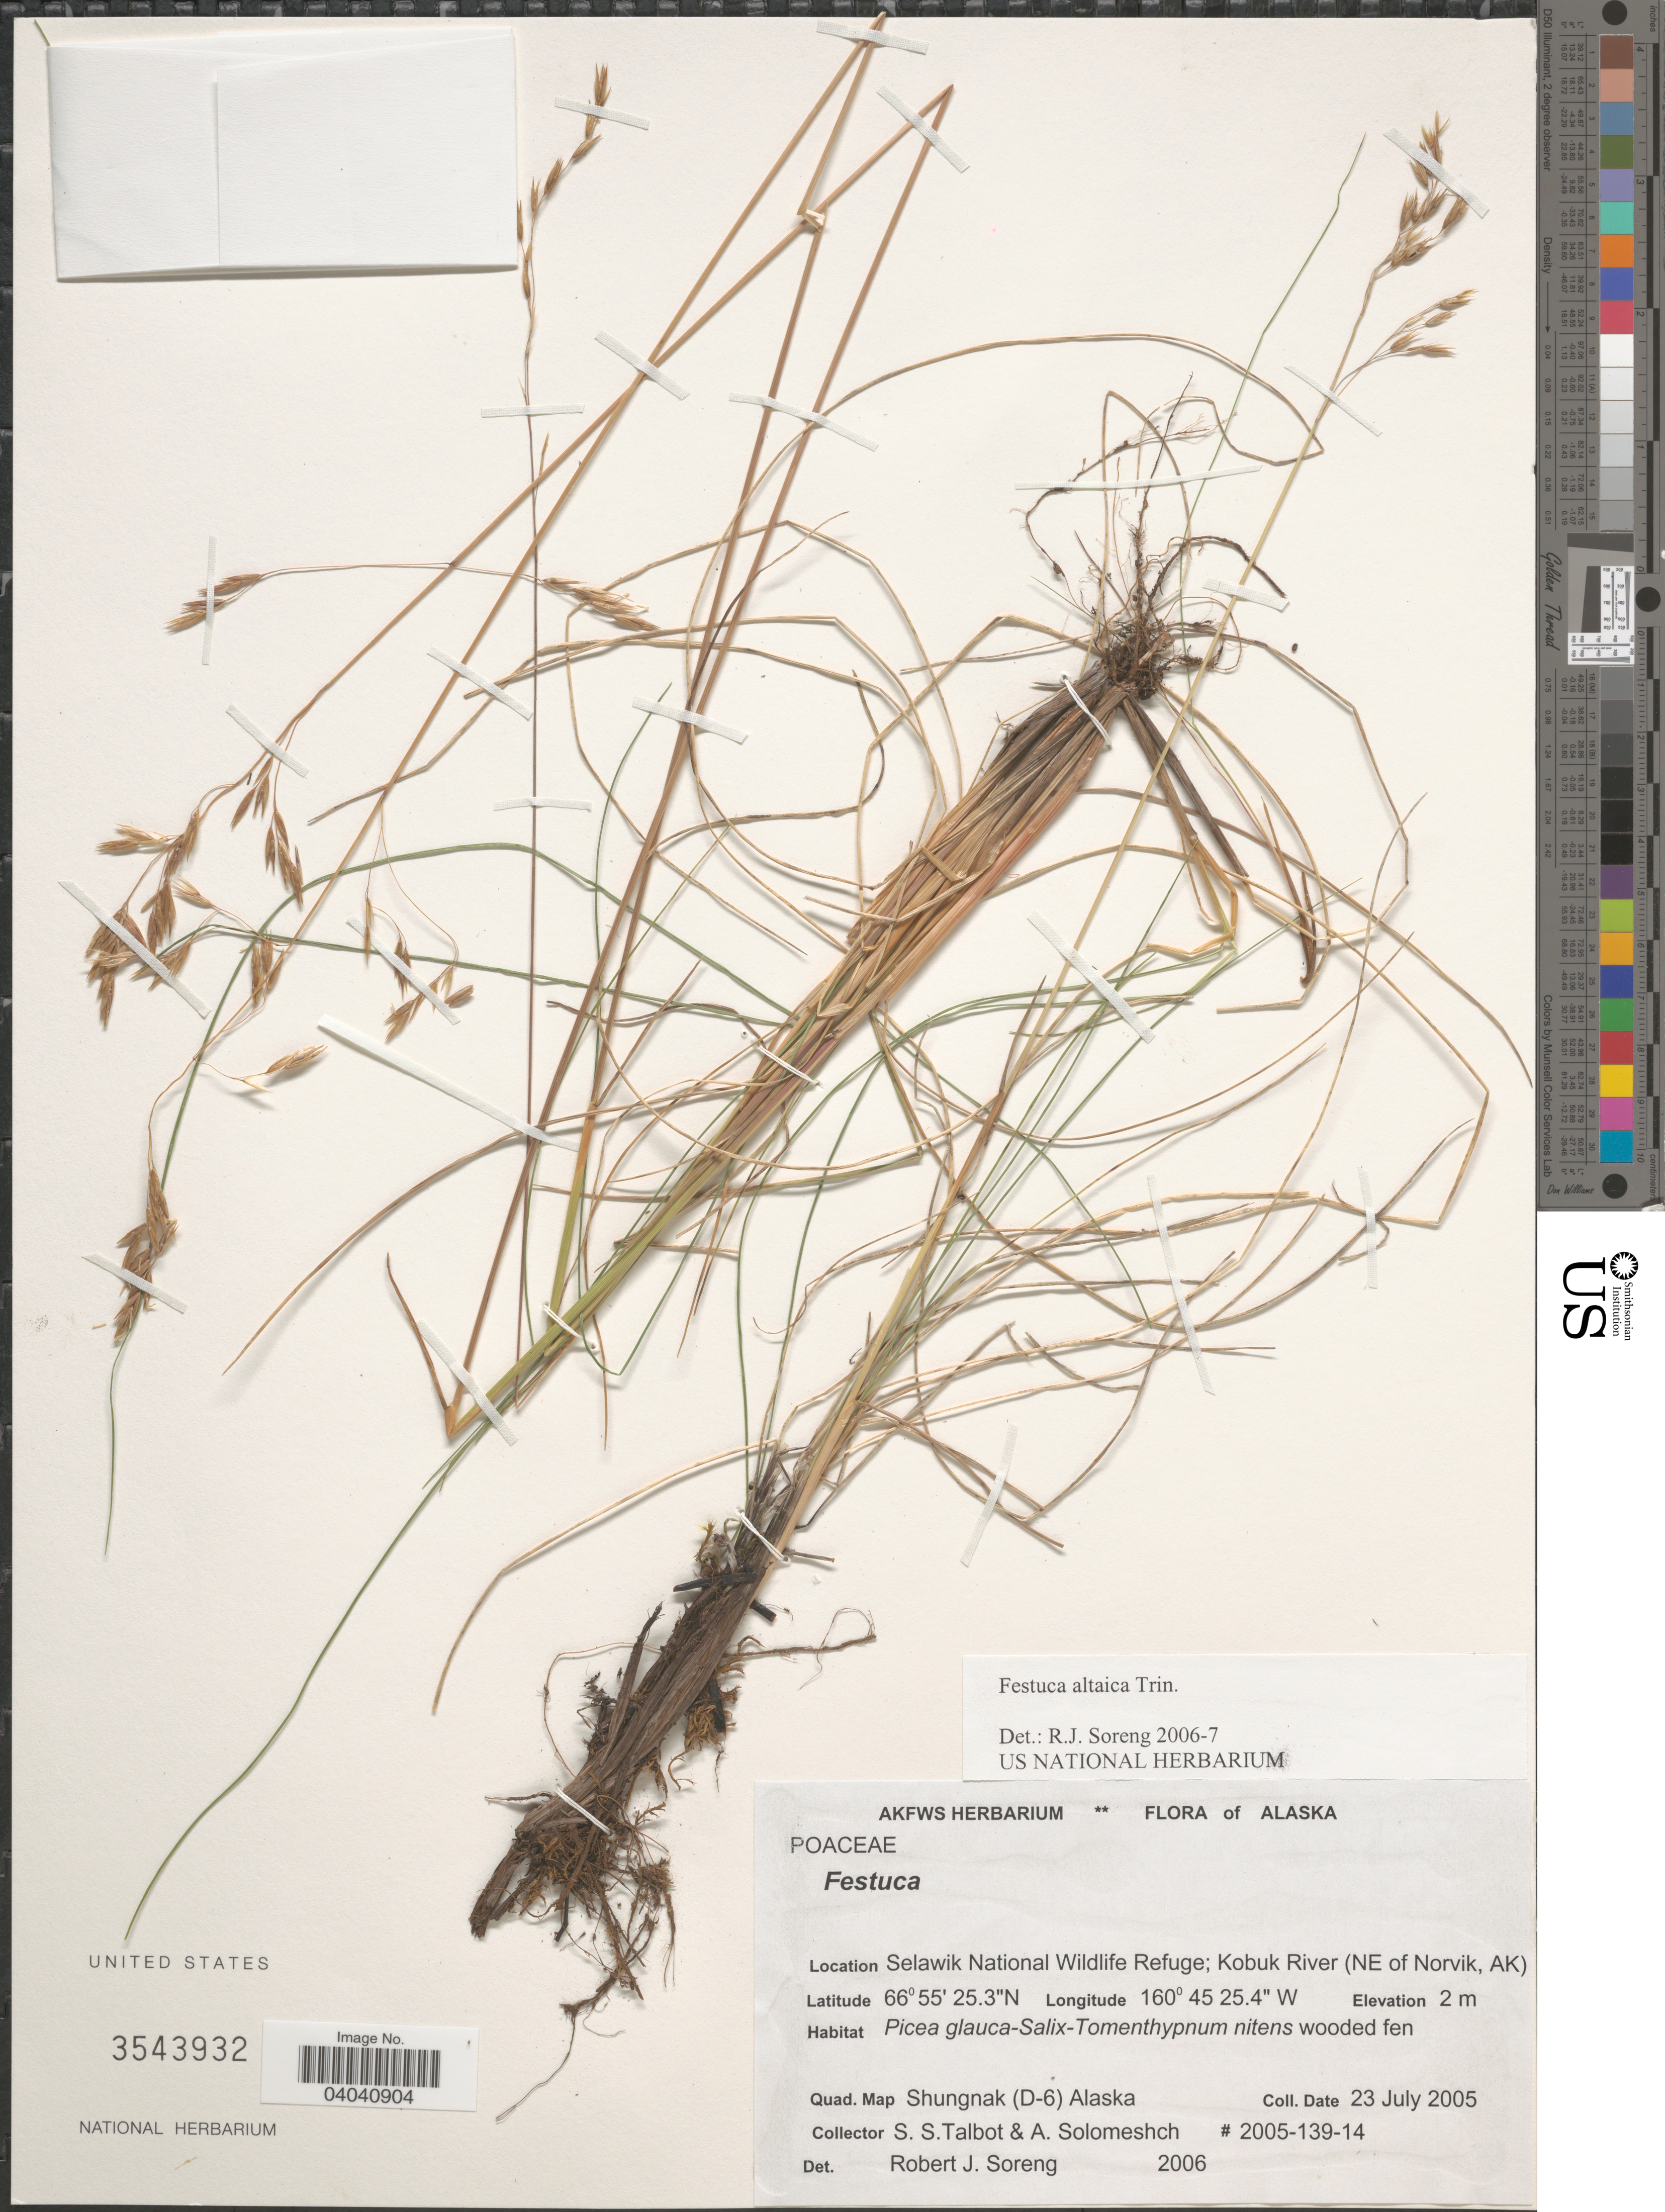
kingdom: Plantae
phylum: Tracheophyta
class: Liliopsida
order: Poales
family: Poaceae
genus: Festuca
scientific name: Festuca altaica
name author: Trin.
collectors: S. S. Talbot & A. Solomeshch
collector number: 2005-139-14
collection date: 2005-07-23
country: United States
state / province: Alaska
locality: Selawik National Wildlife Refuge; Kobuk River (NE of Norvik, AK). Quad. Map. Shungnak (D-6) Alaska.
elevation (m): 2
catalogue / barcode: US 3543932